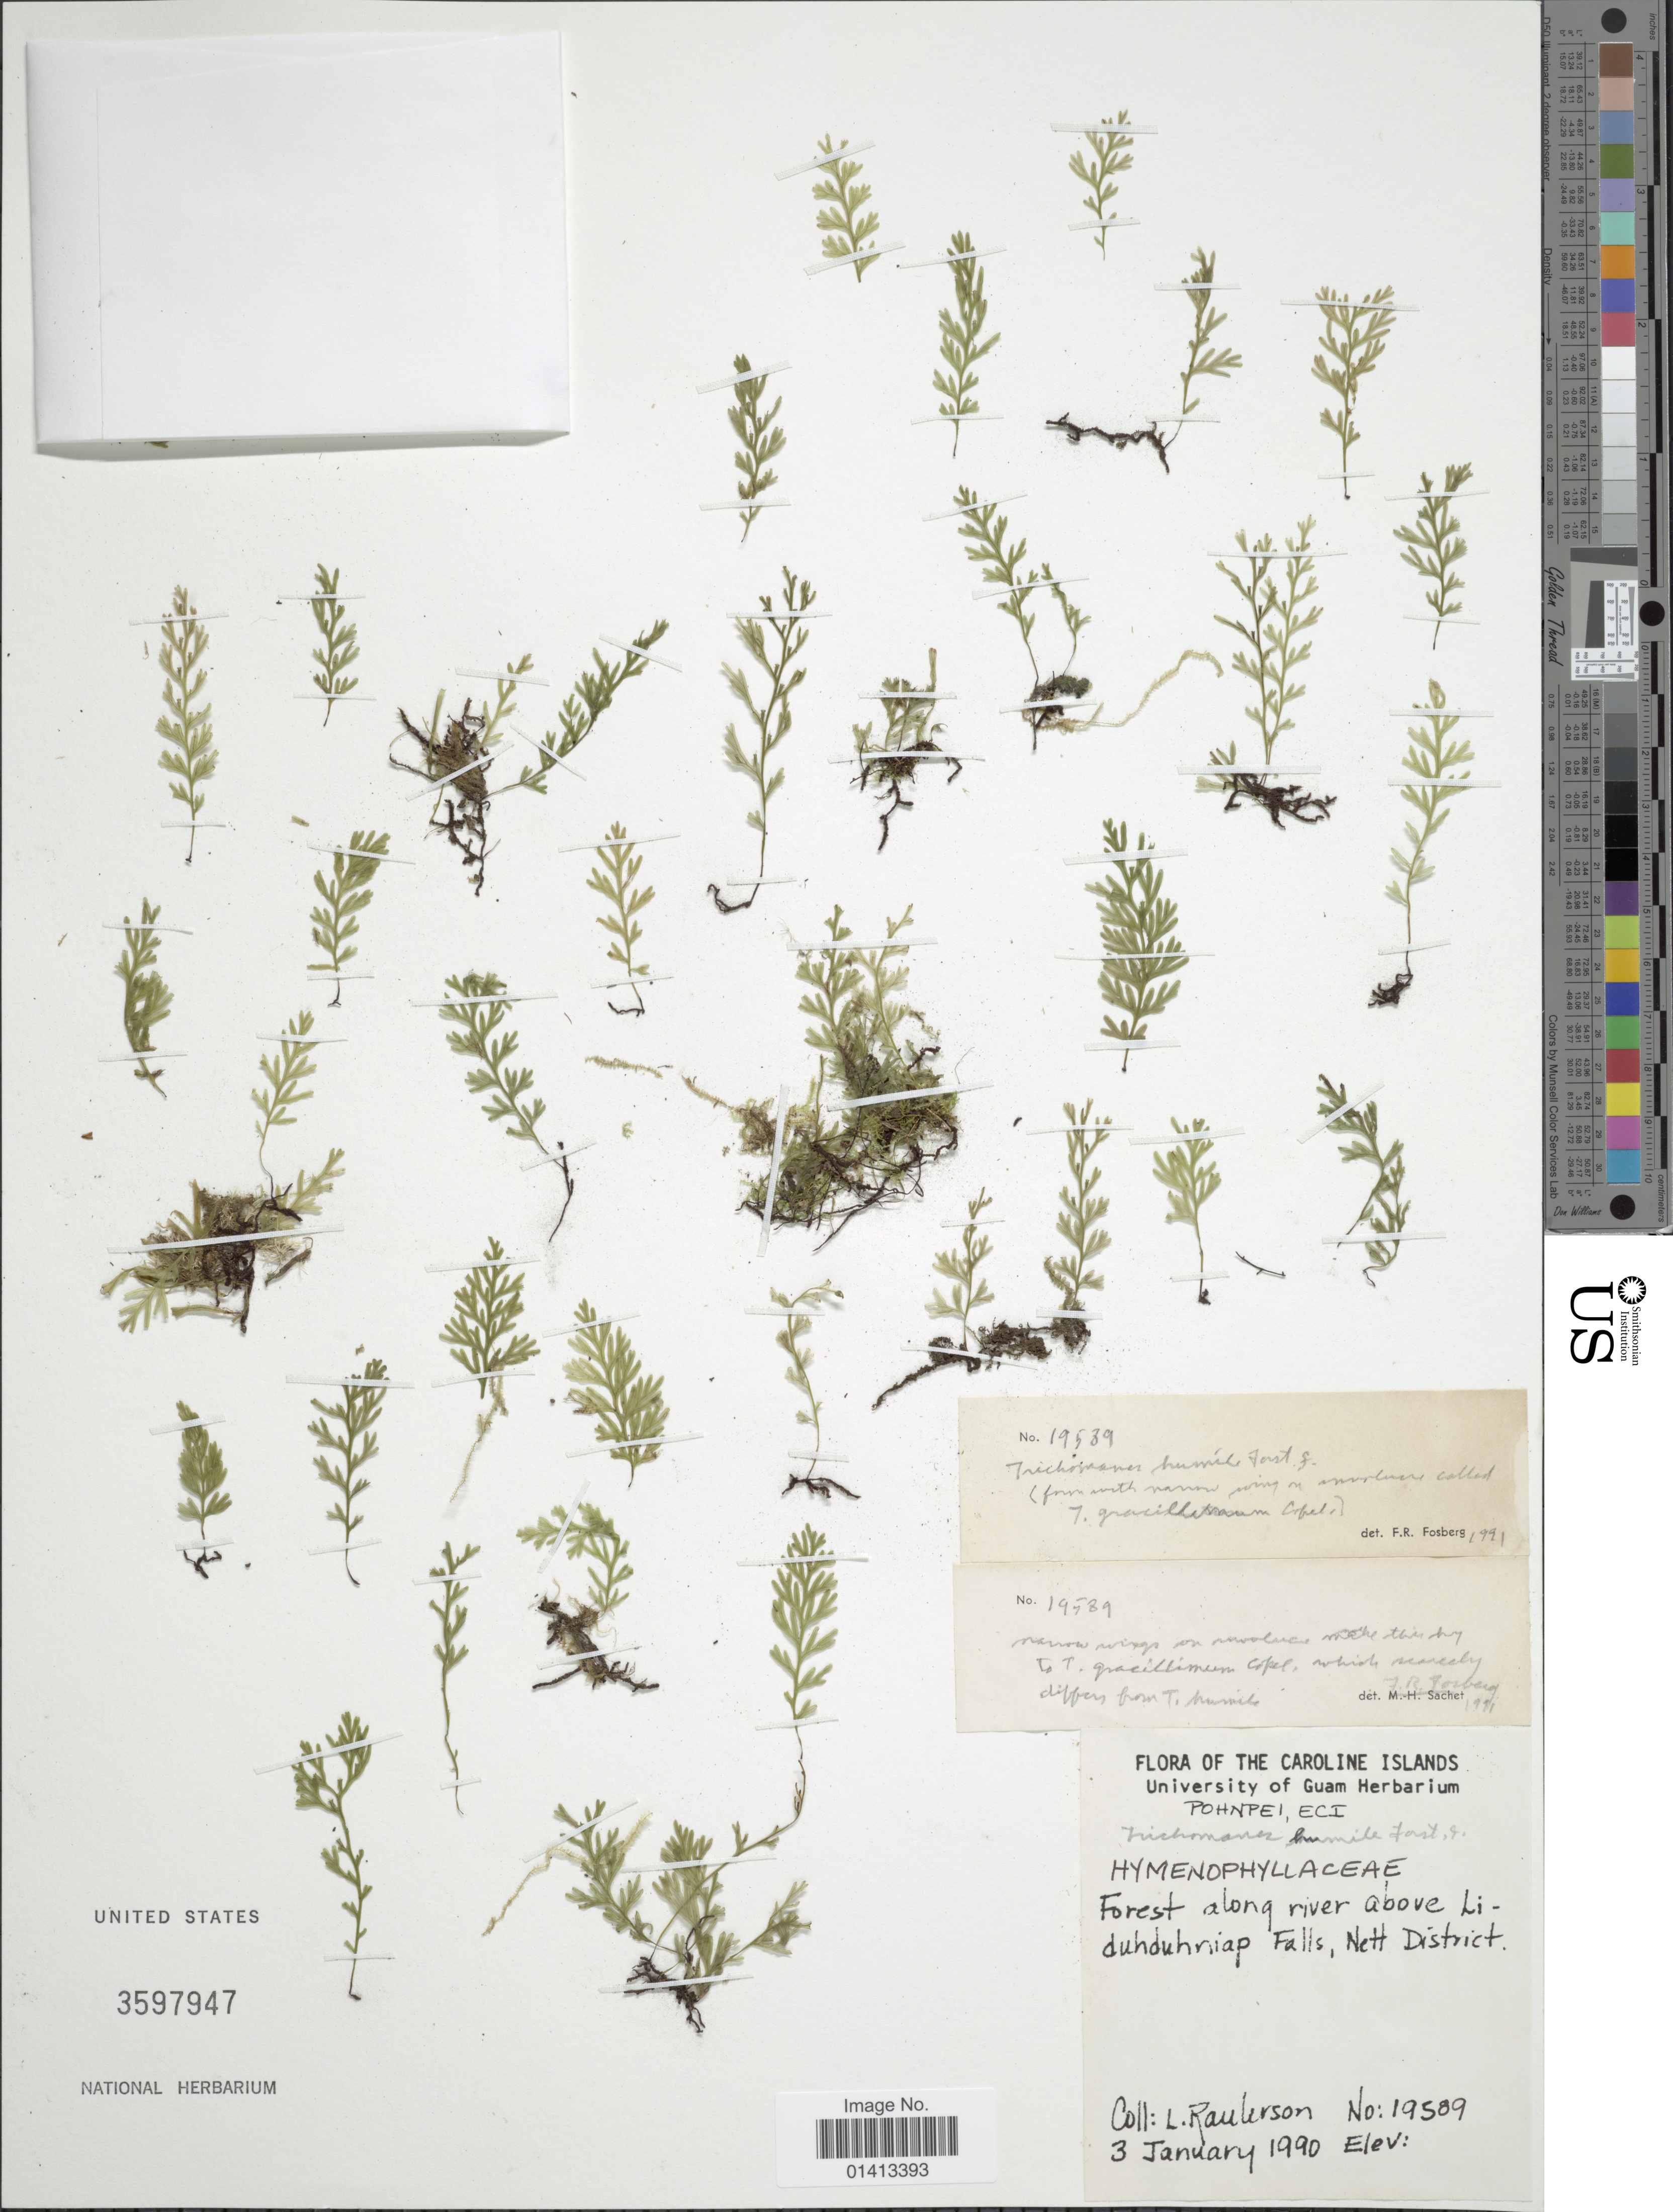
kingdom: Plantae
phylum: Tracheophyta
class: Polypodiopsida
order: Hymenophyllales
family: Hymenophyllaceae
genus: Crepidomanes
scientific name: Crepidomanes humilis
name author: (G. Forst.) Bosch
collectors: L. Raulerson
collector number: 19589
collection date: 1990-01-03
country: Micronesia, Federated States of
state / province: Pohnpei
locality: The caroline Islands, Forest along river above Liduhduhniap Falls, Nett District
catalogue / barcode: US 3597947